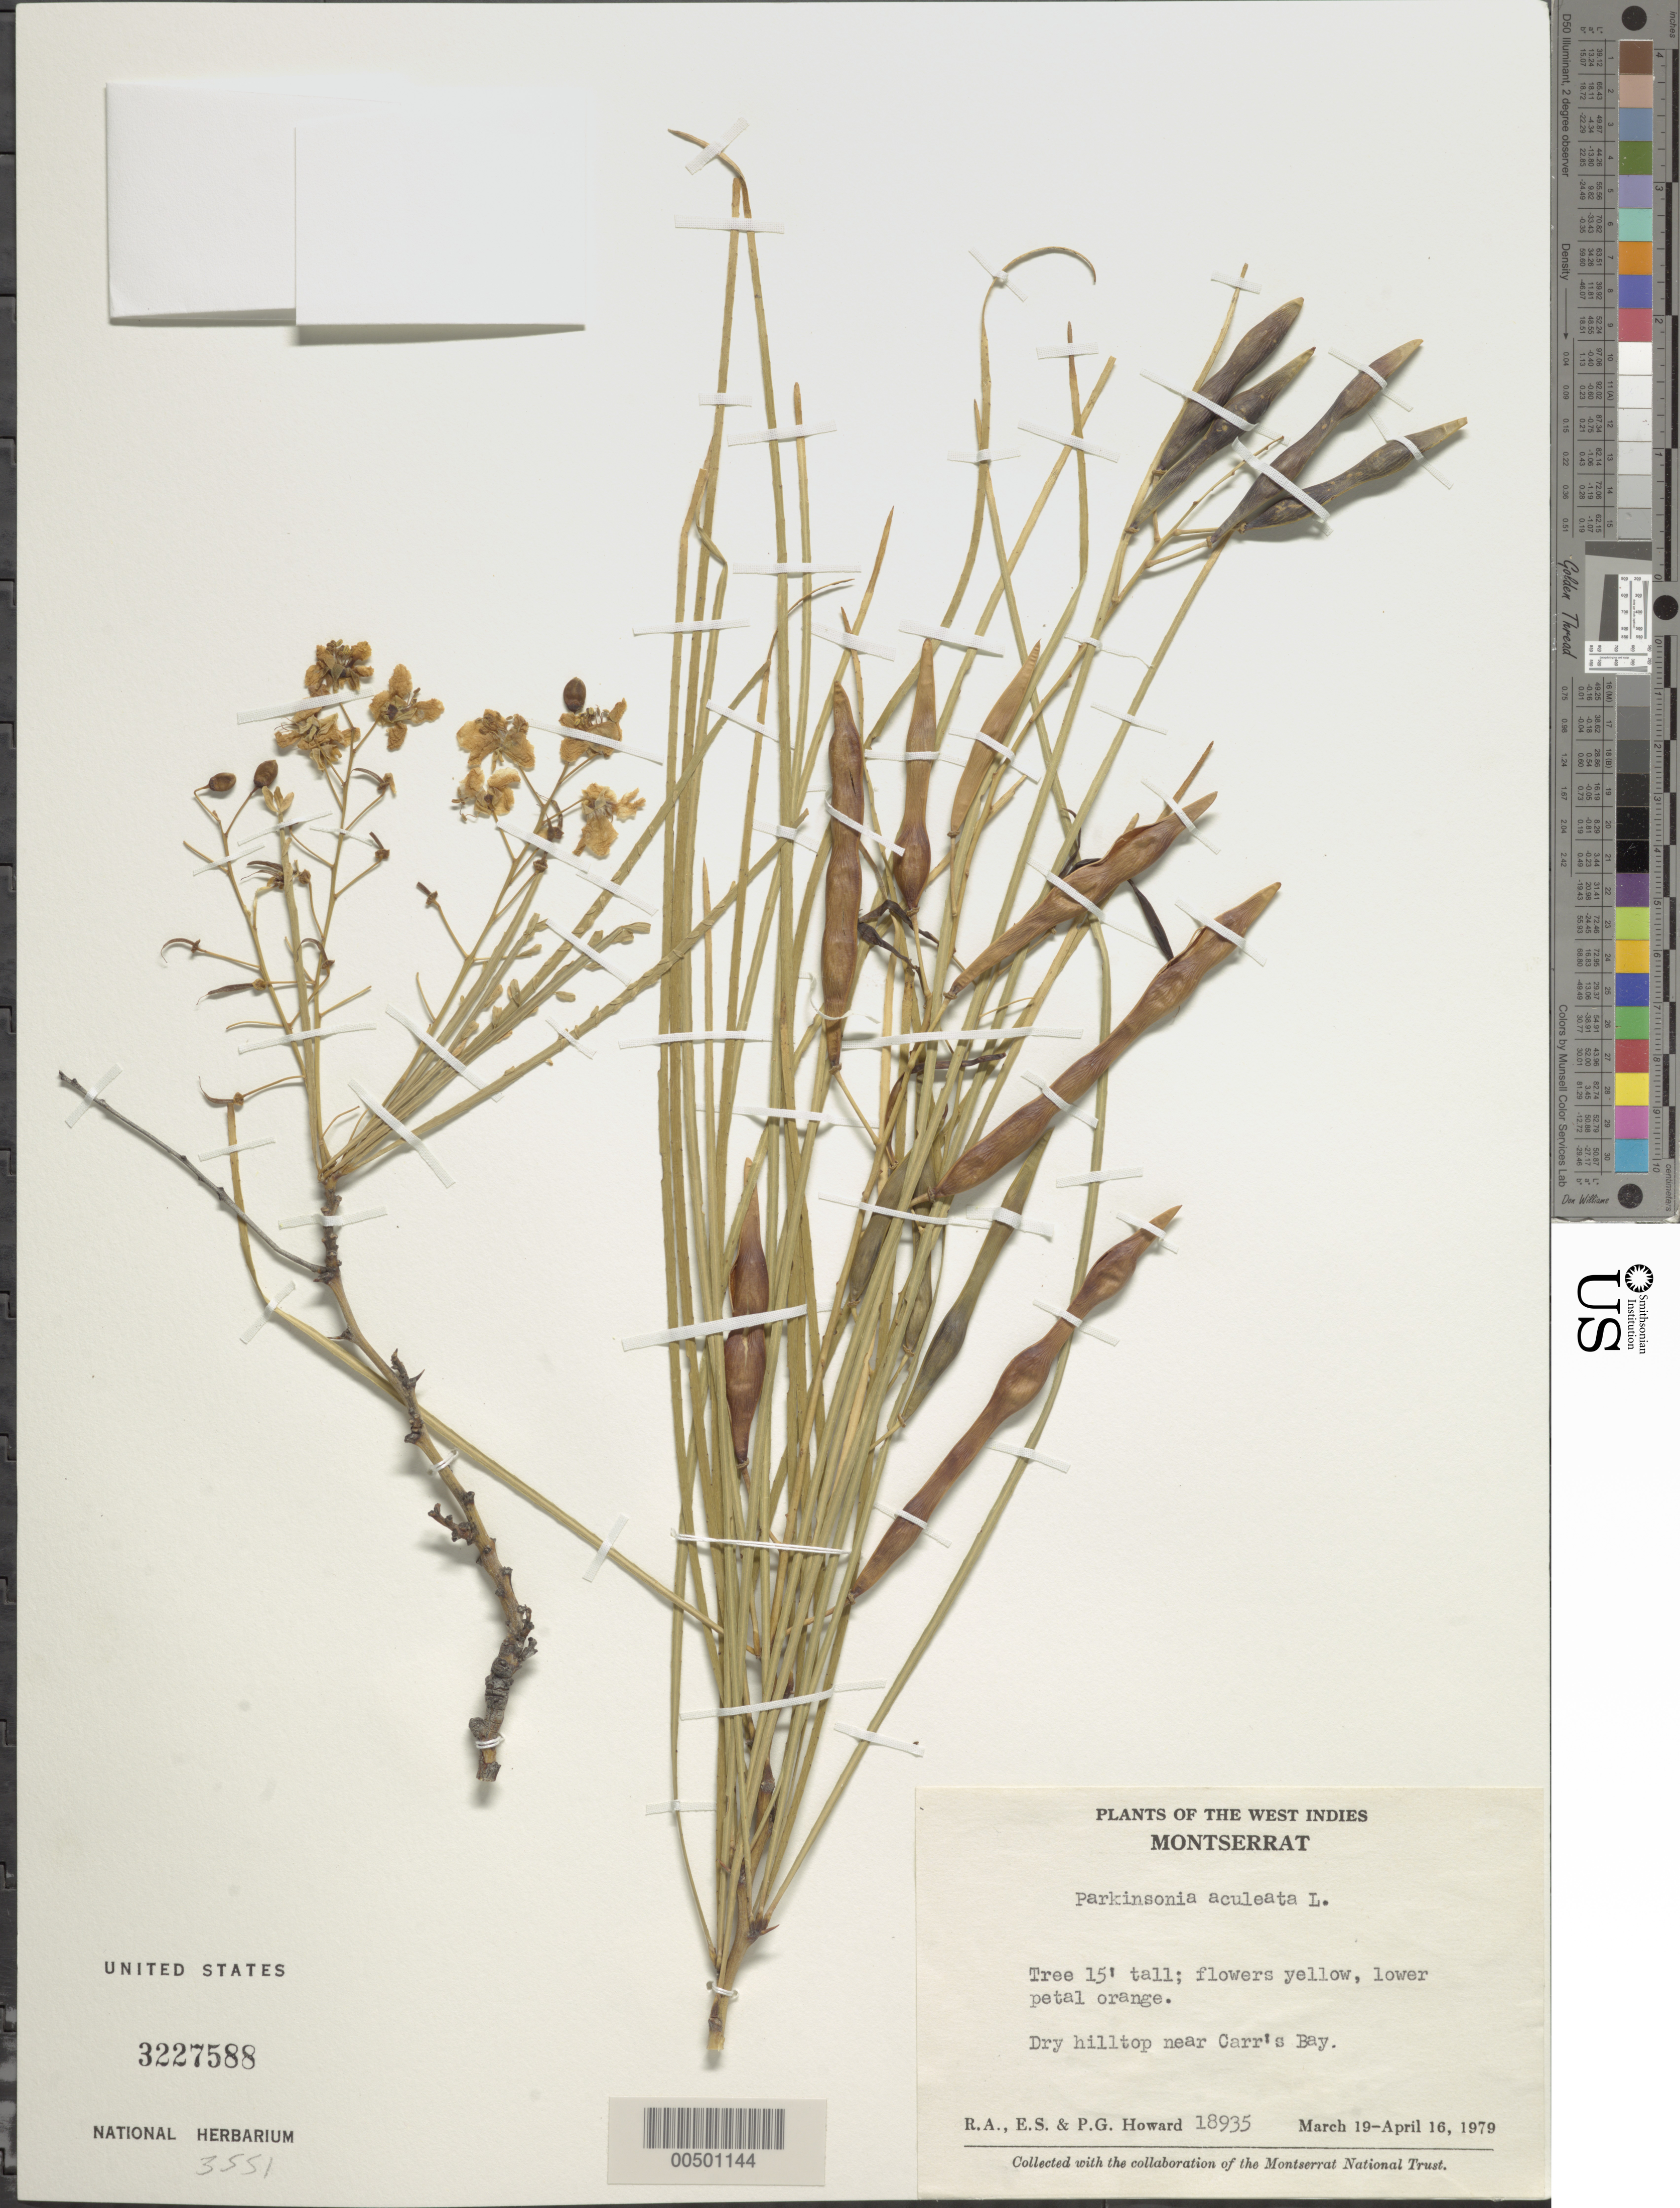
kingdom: Plantae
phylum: Tracheophyta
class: Magnoliopsida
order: Fabales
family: Fabaceae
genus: Parkinsonia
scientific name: Parkinsonia aculeata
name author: L.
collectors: R. A. Howard, E. S. Howard & P. Howard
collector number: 18935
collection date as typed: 19 Mar 1979 to 16 Apr 1979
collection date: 1979-03-19/1979-04-16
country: Montserrat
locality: Near carr's bay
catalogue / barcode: US 3227588